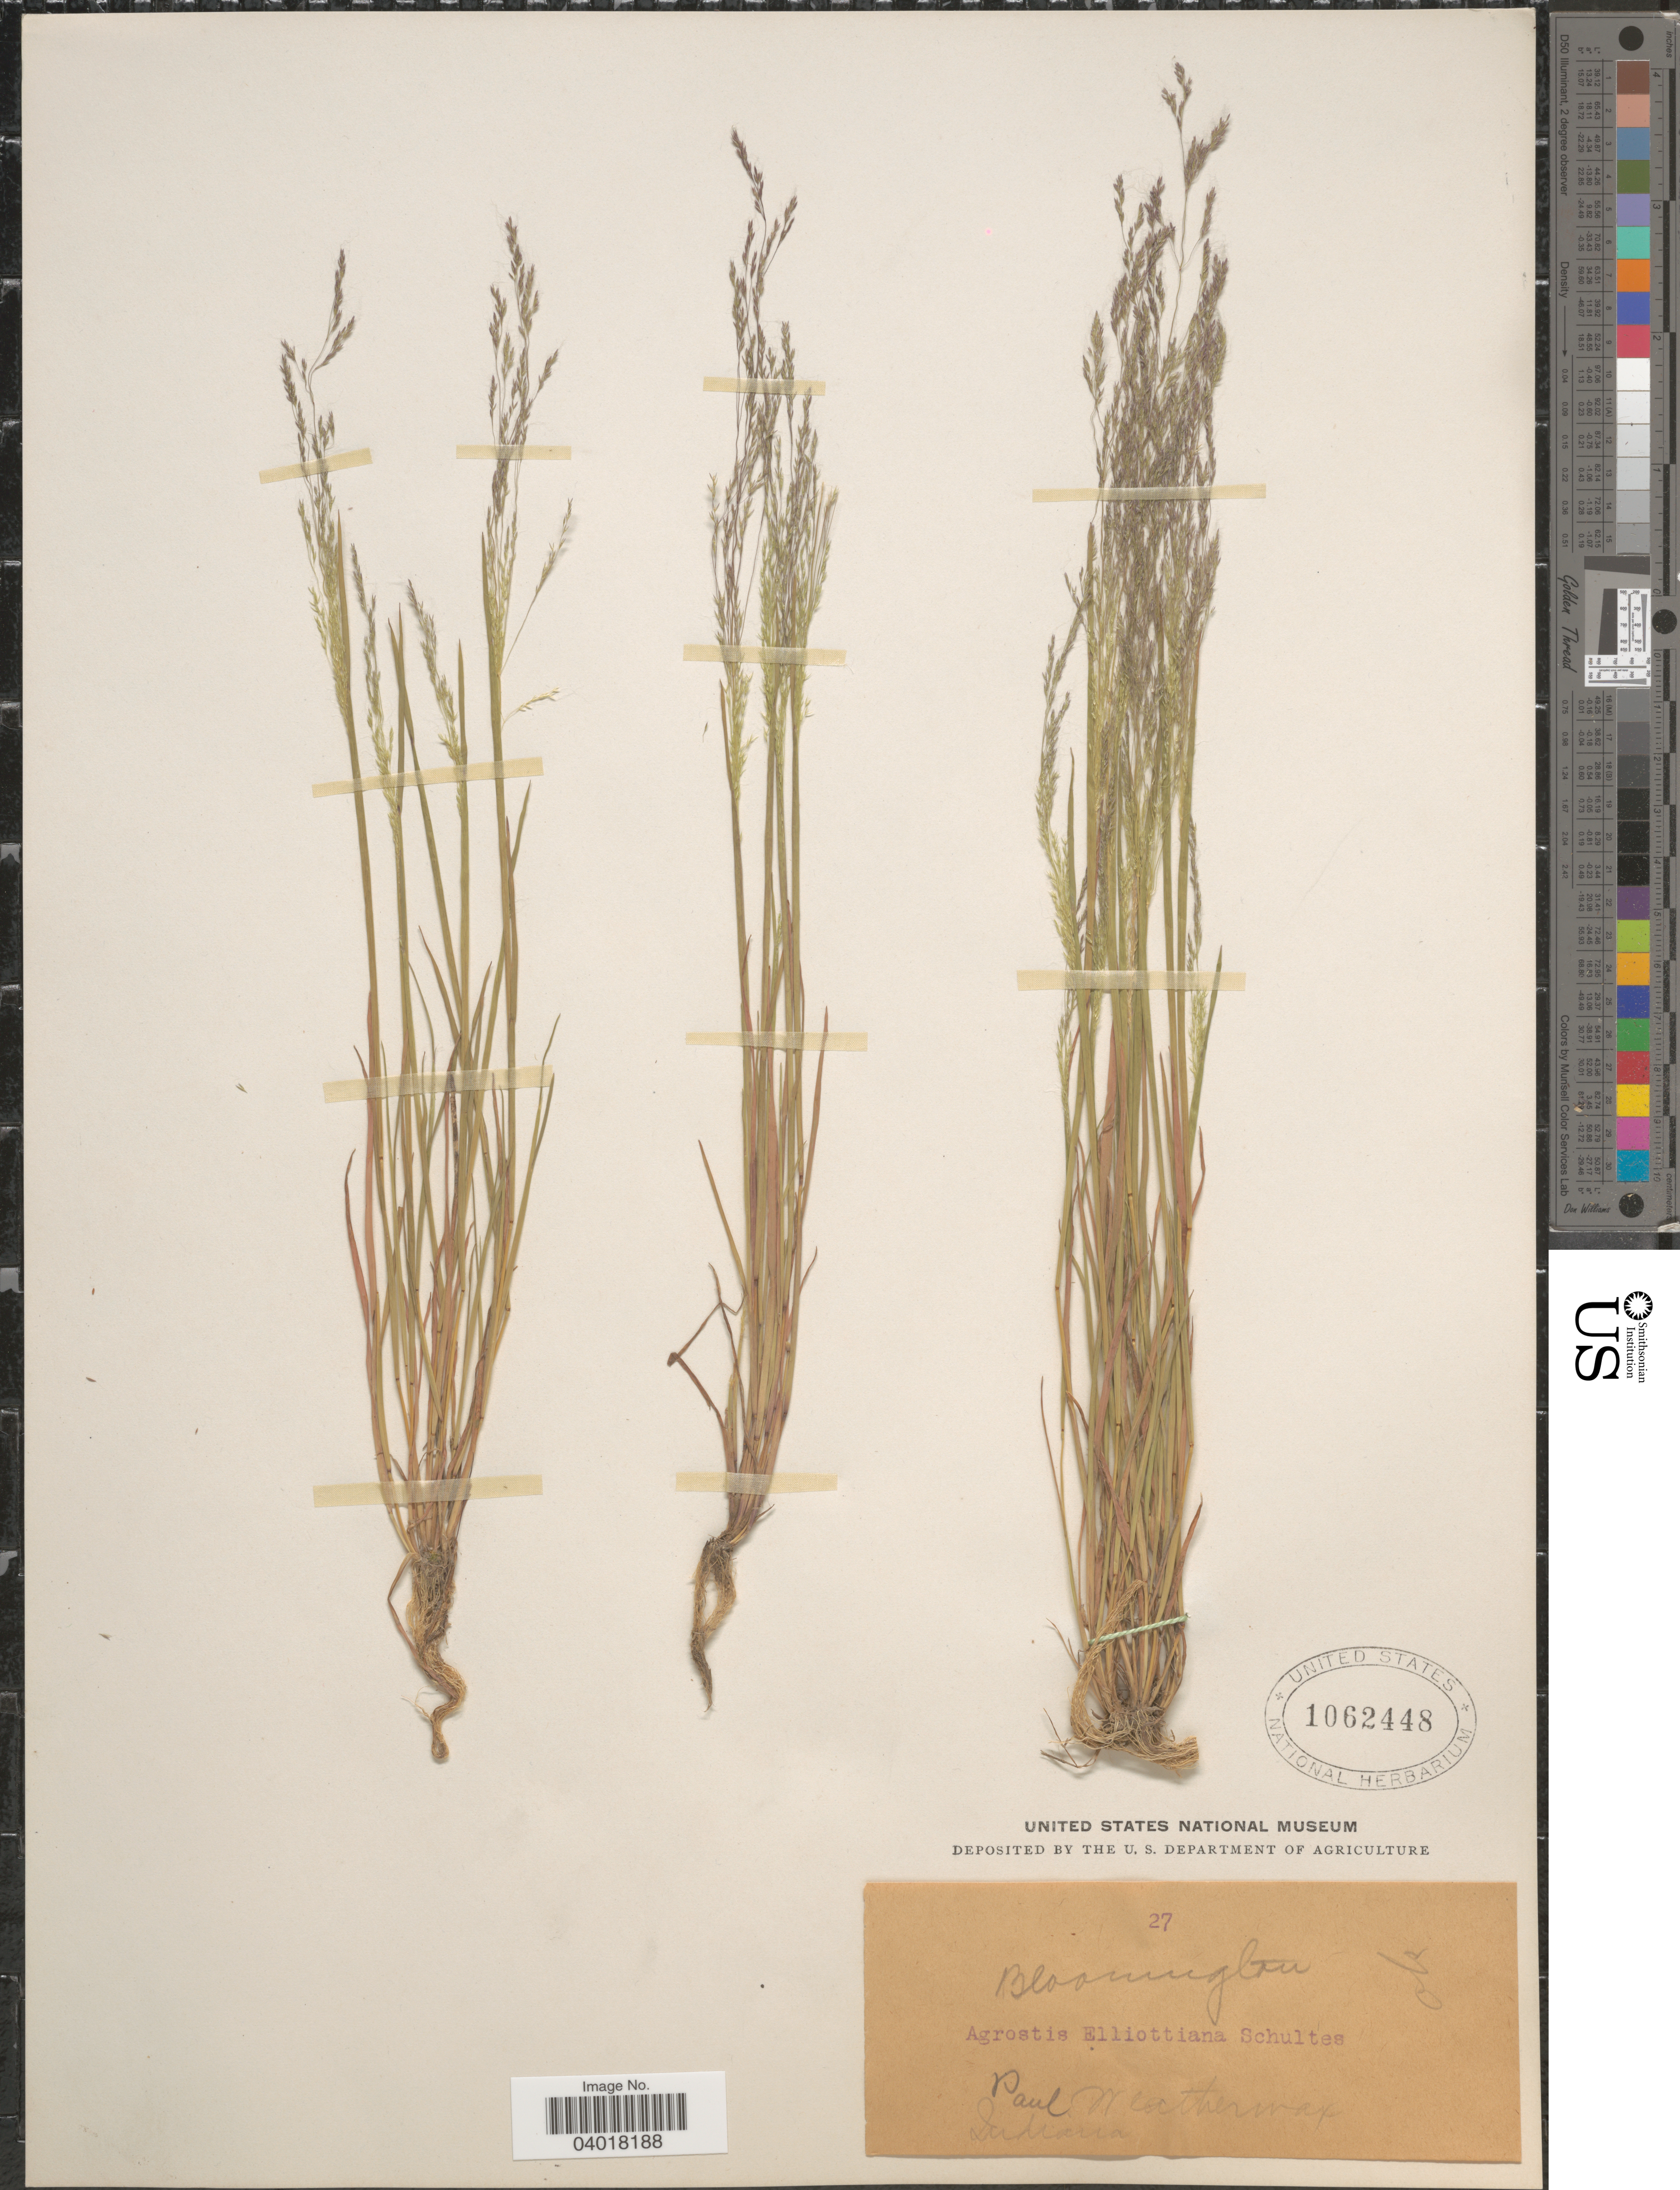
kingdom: Plantae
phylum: Tracheophyta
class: Liliopsida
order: Poales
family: Poaceae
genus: Agrostis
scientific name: Agrostis elliottiana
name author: Schult.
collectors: P. Weatherwax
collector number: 27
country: United States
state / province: Indiana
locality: Bloomington.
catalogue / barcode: US 1062448